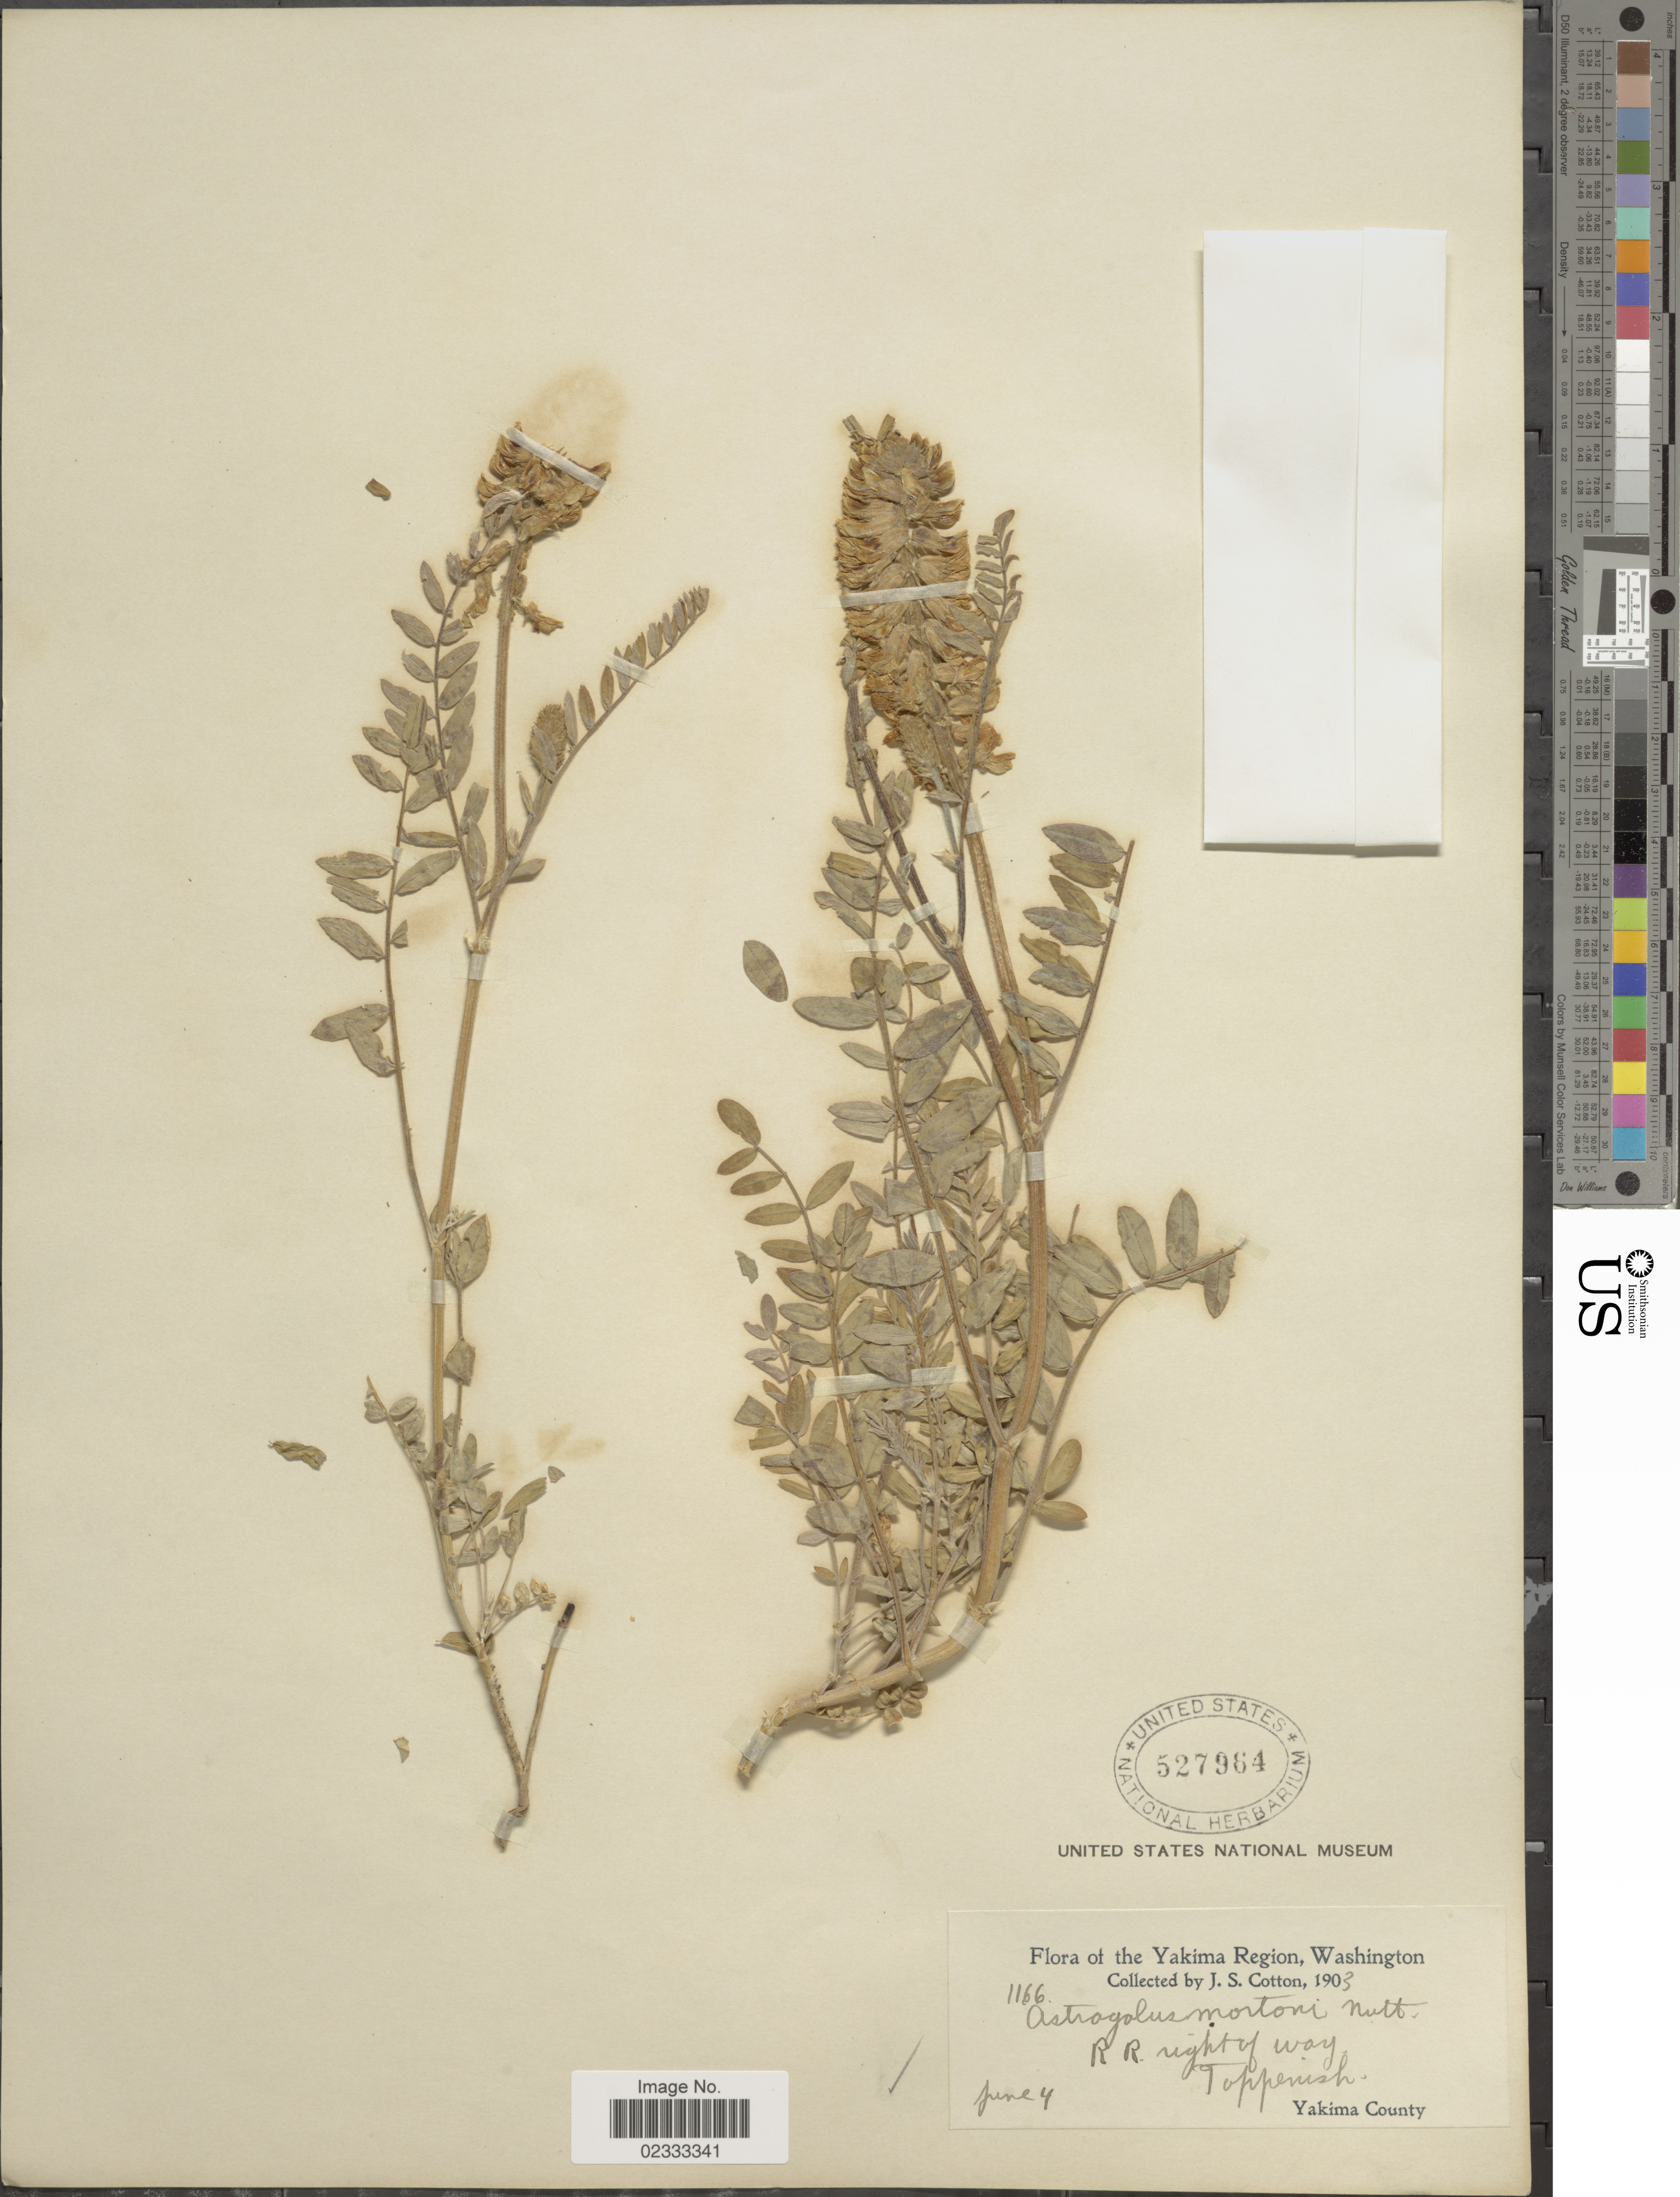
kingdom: Plantae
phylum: Tracheophyta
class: Magnoliopsida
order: Fabales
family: Fabaceae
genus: Astragalus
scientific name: Astragalus mortonii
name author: Nutt.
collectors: J. S. Cotton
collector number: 1166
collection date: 1903-06-04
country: United States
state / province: Washington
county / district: Yakima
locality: Yakima Region, R. R. right of way, Toppenish, Yakima County.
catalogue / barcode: US 527964